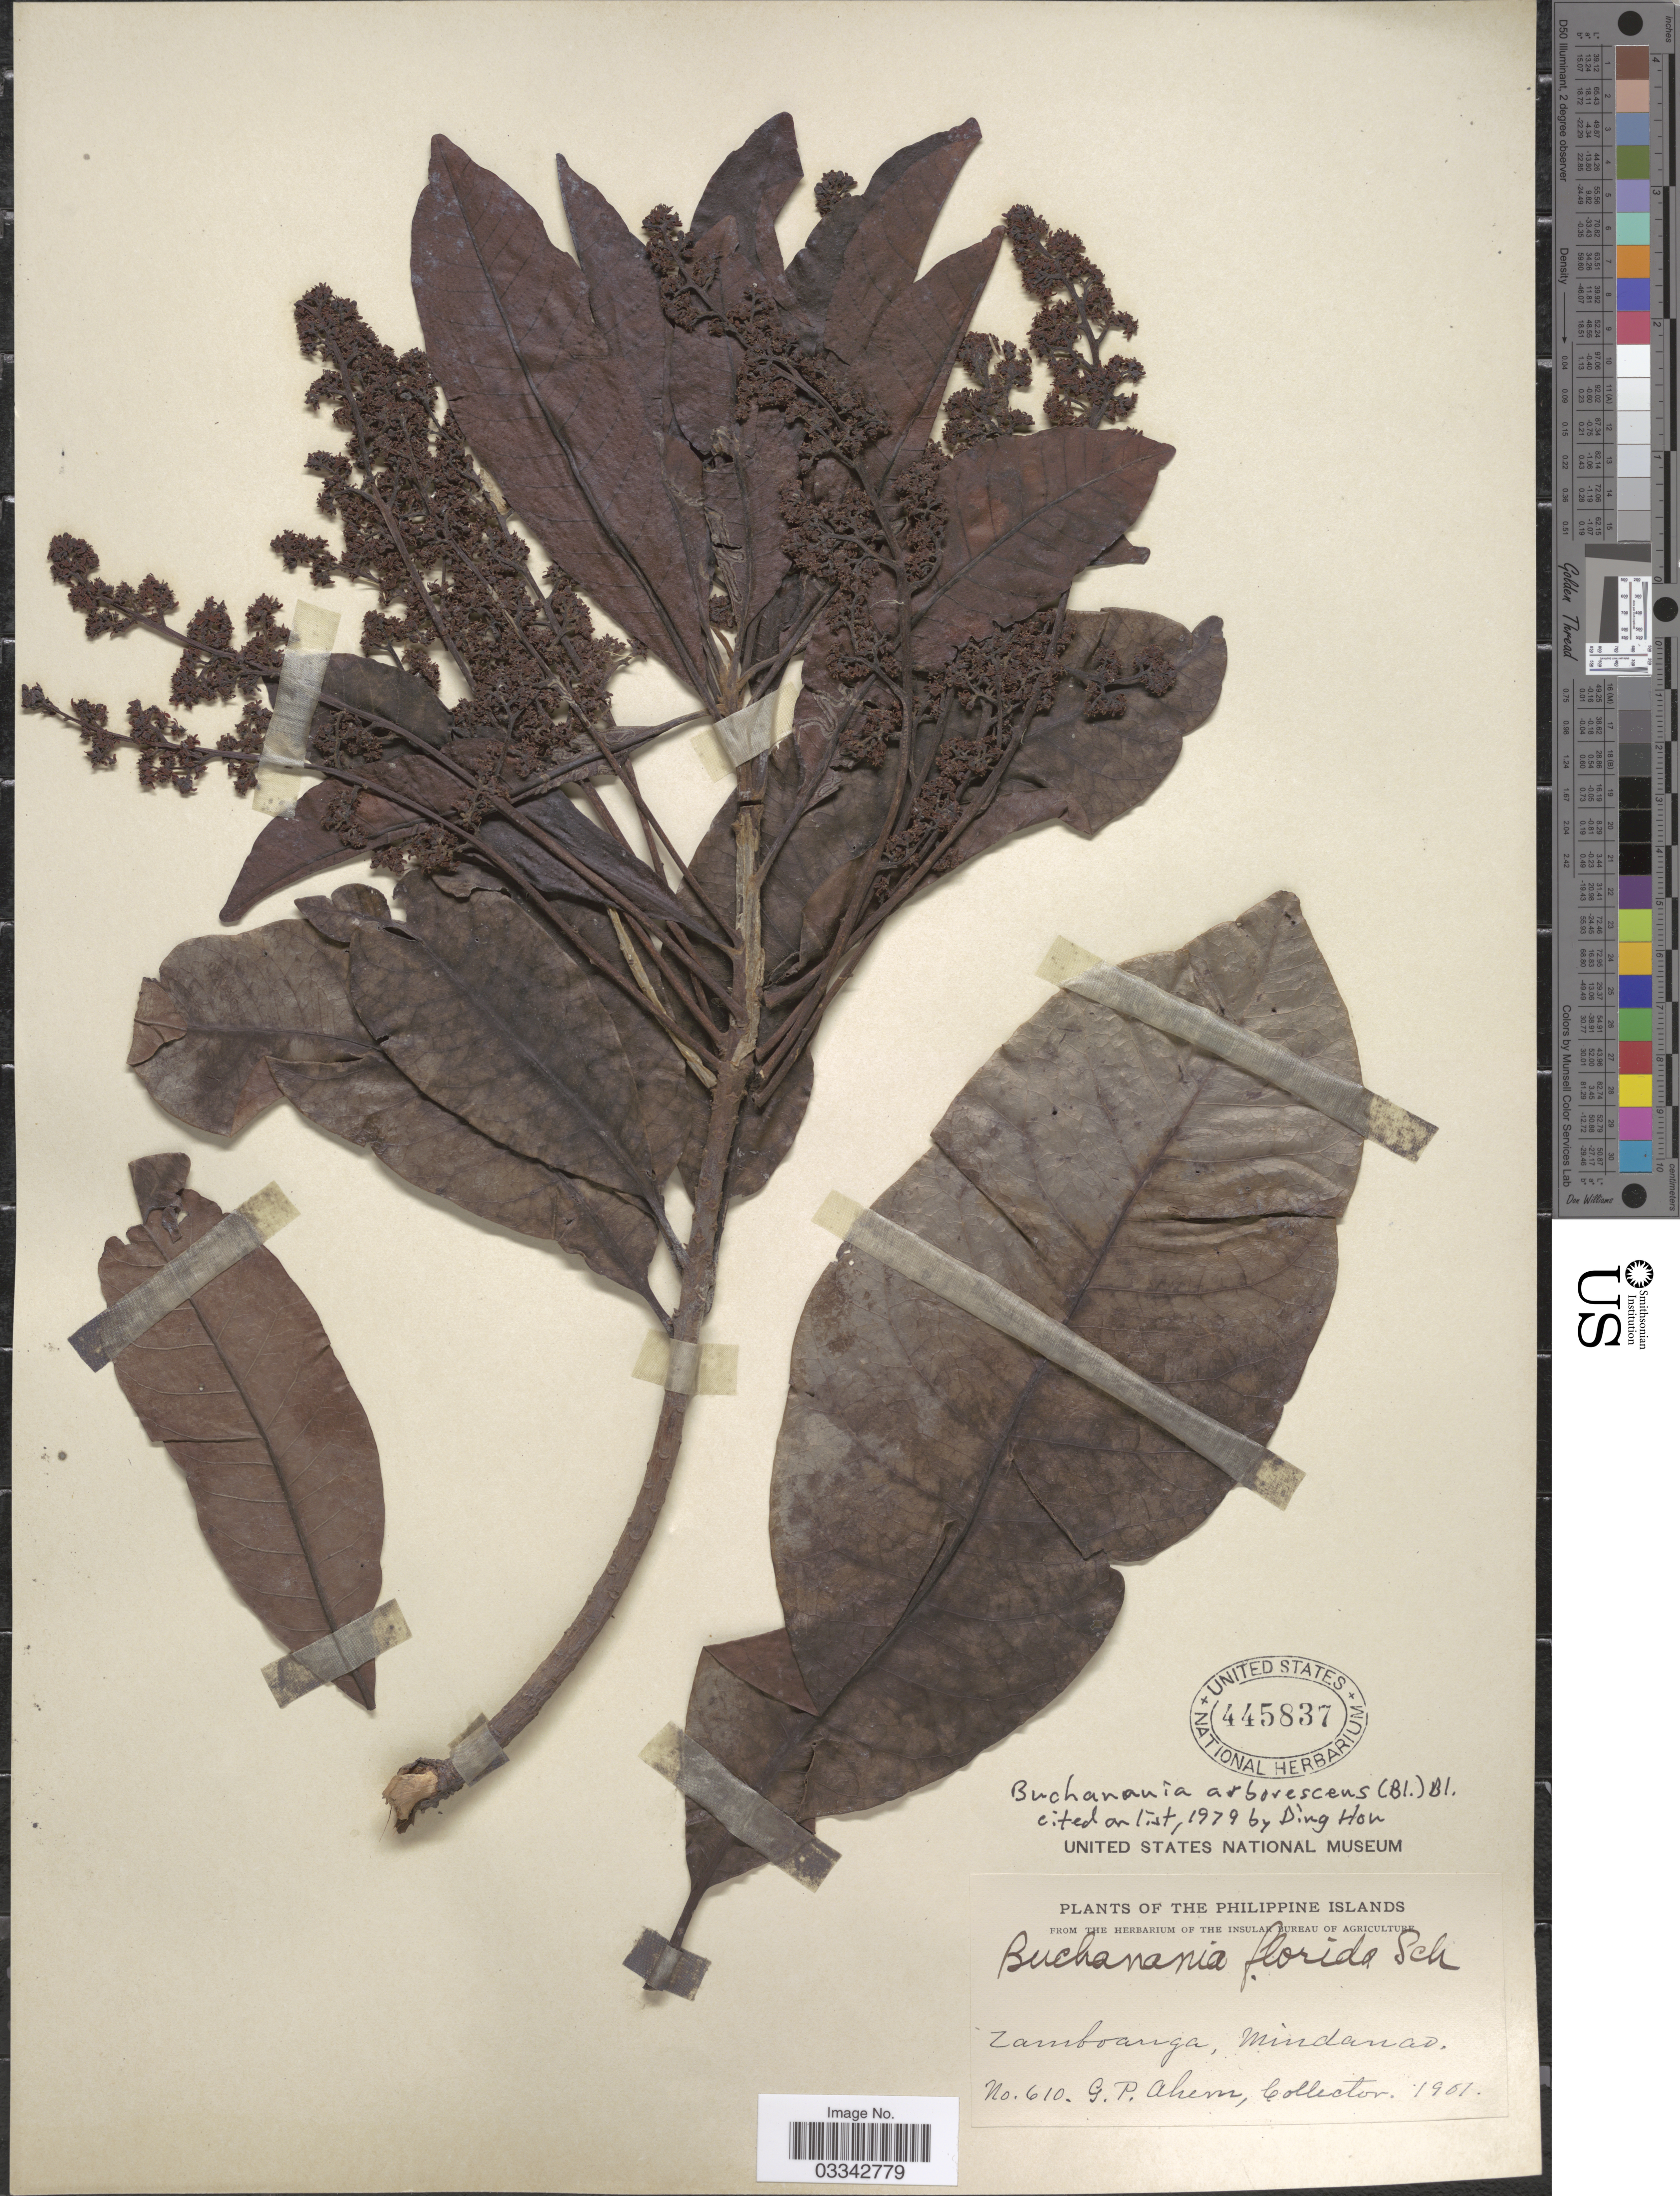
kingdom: Plantae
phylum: Tracheophyta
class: Magnoliopsida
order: Sapindales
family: Anacardiaceae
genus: Buchanania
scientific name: Buchanania arborescens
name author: (Blume) Blume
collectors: G. Ahern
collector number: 610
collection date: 1901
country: Philippines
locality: The Philippine Islands. Zamboanga, Mindanao.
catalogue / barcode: US 445837